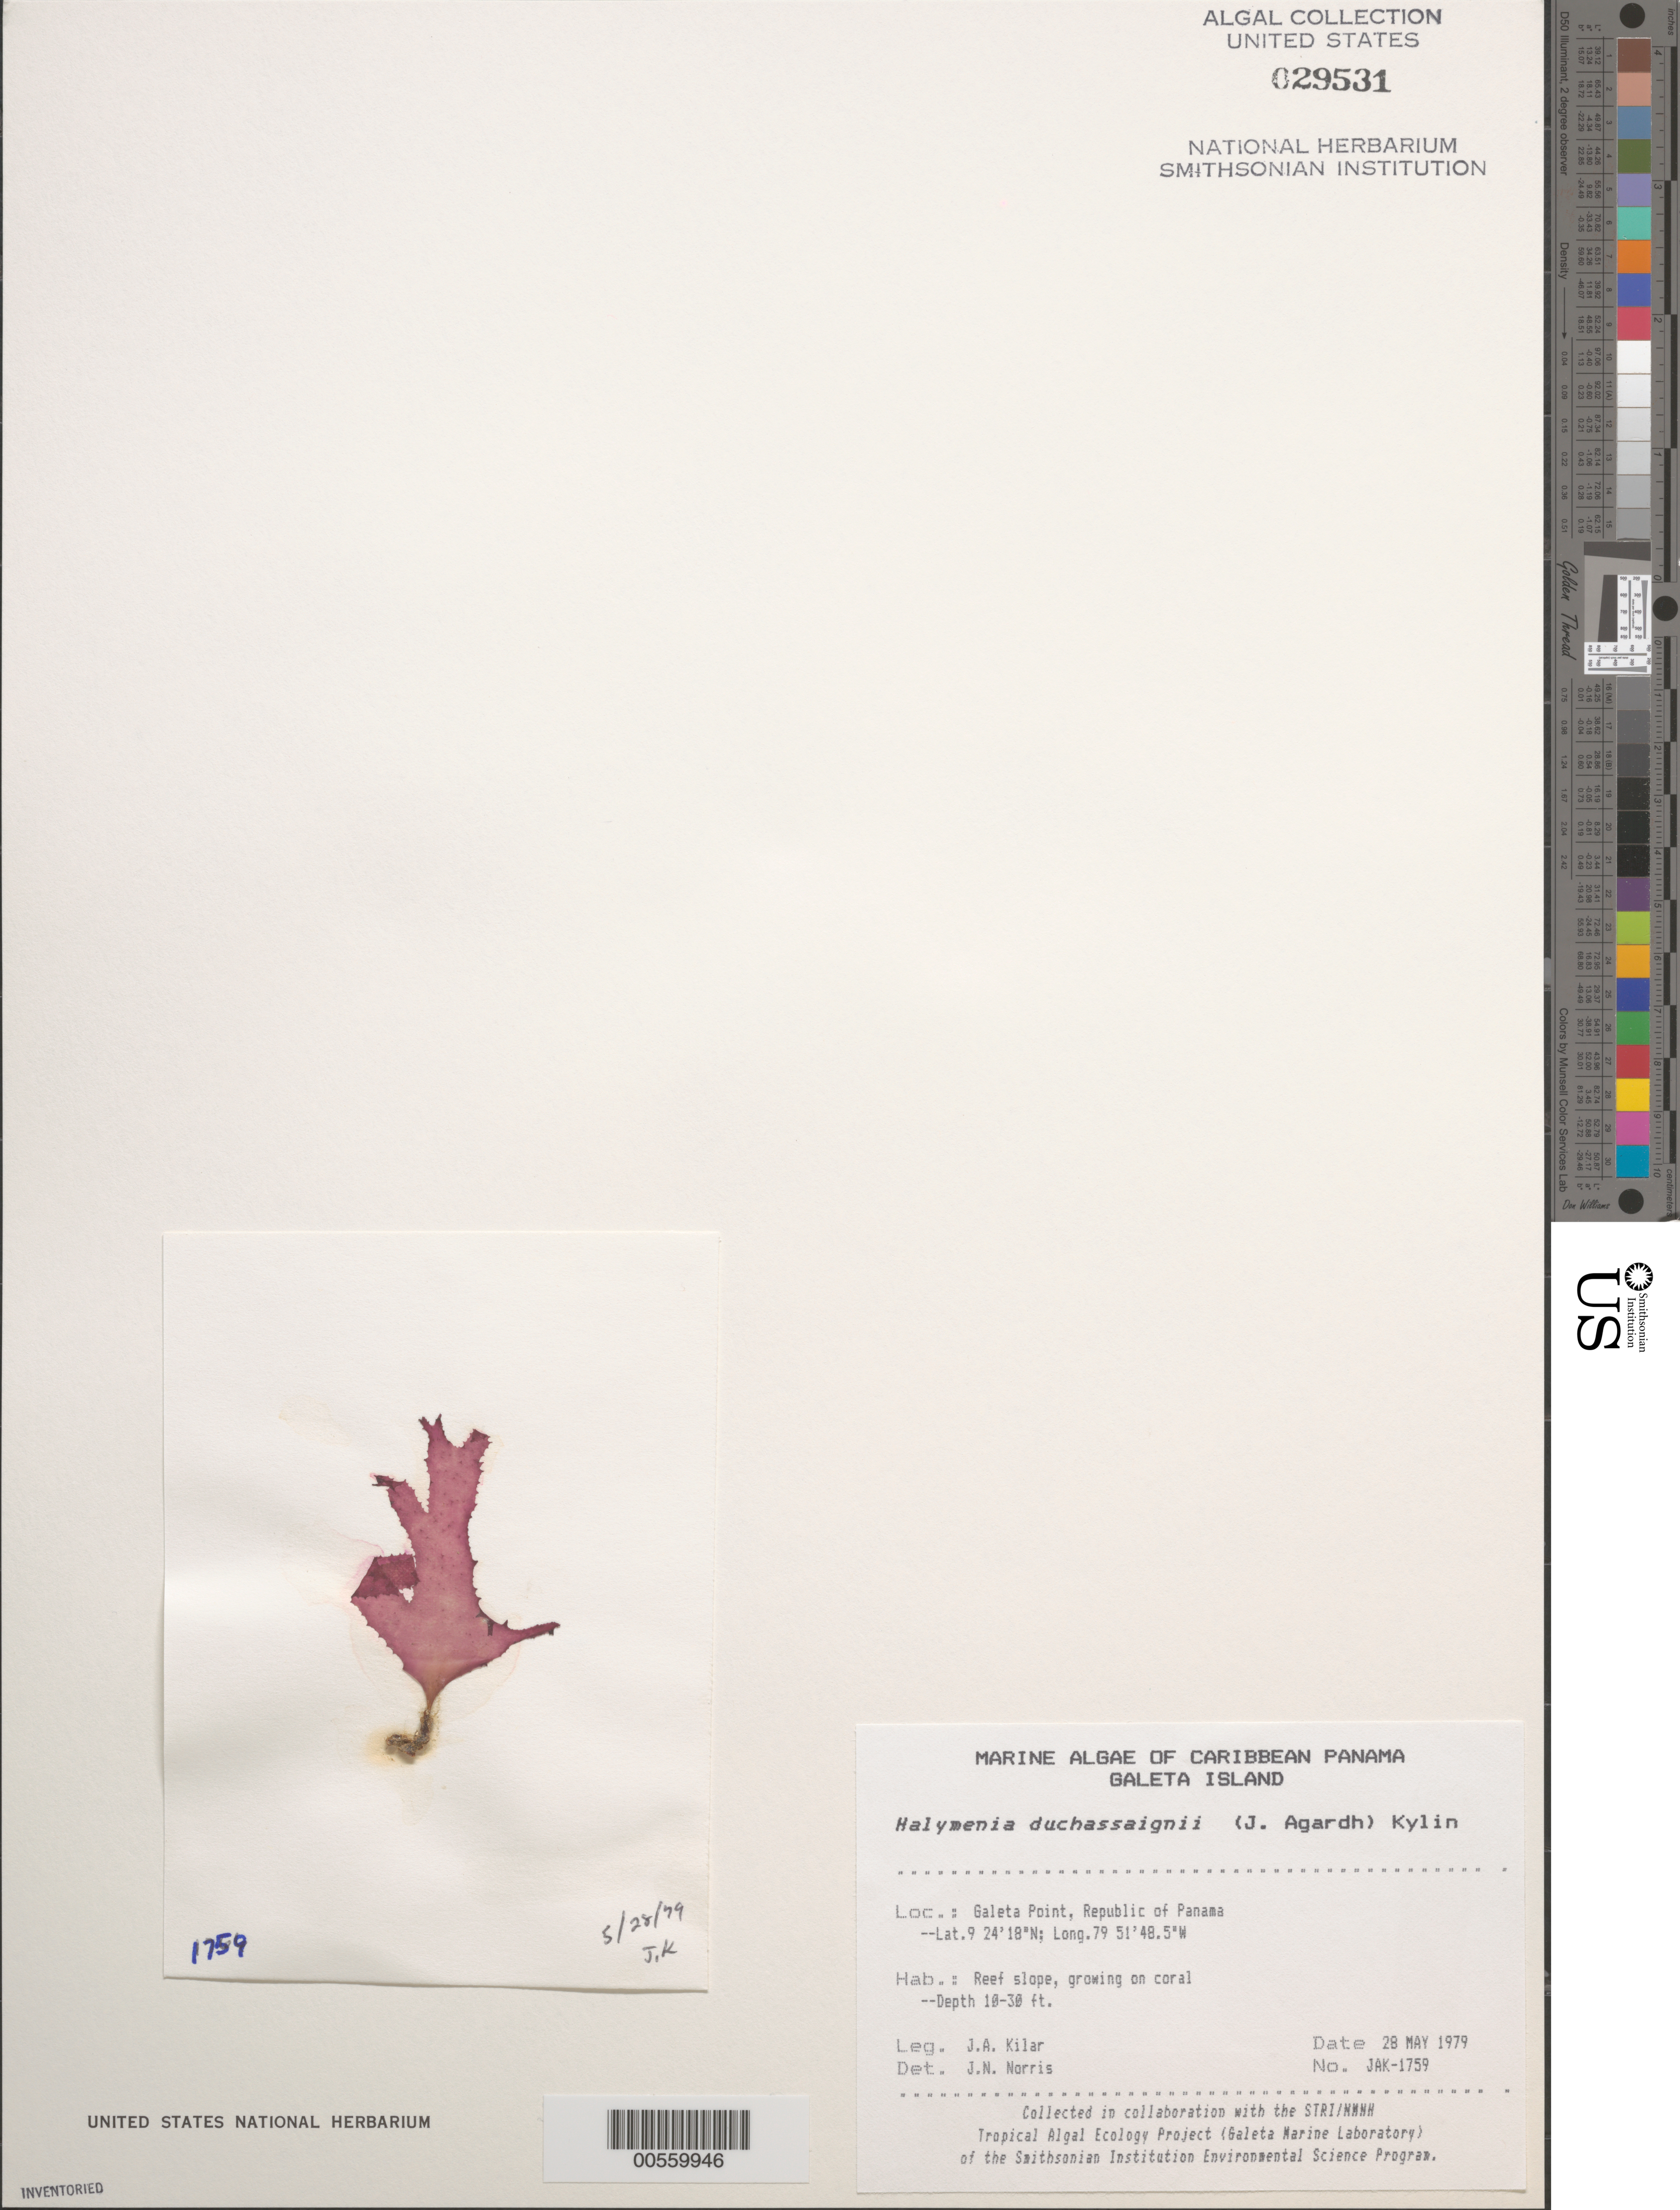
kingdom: Plantae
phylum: Rhodophyta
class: Florideophyceae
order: Halymeniales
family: Halymeniaceae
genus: Halymenia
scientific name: Halymenia duchassaignii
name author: (J. Agardh) Kylin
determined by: Norris, James N.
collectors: J. A. Kilar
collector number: JAK-1759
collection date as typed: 28 May 1979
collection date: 1979-05-28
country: Panama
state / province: Colón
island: Galeta Island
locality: Galeta Point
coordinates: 9 24' 18" N, 79 51' 48.5" W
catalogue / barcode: US 29531